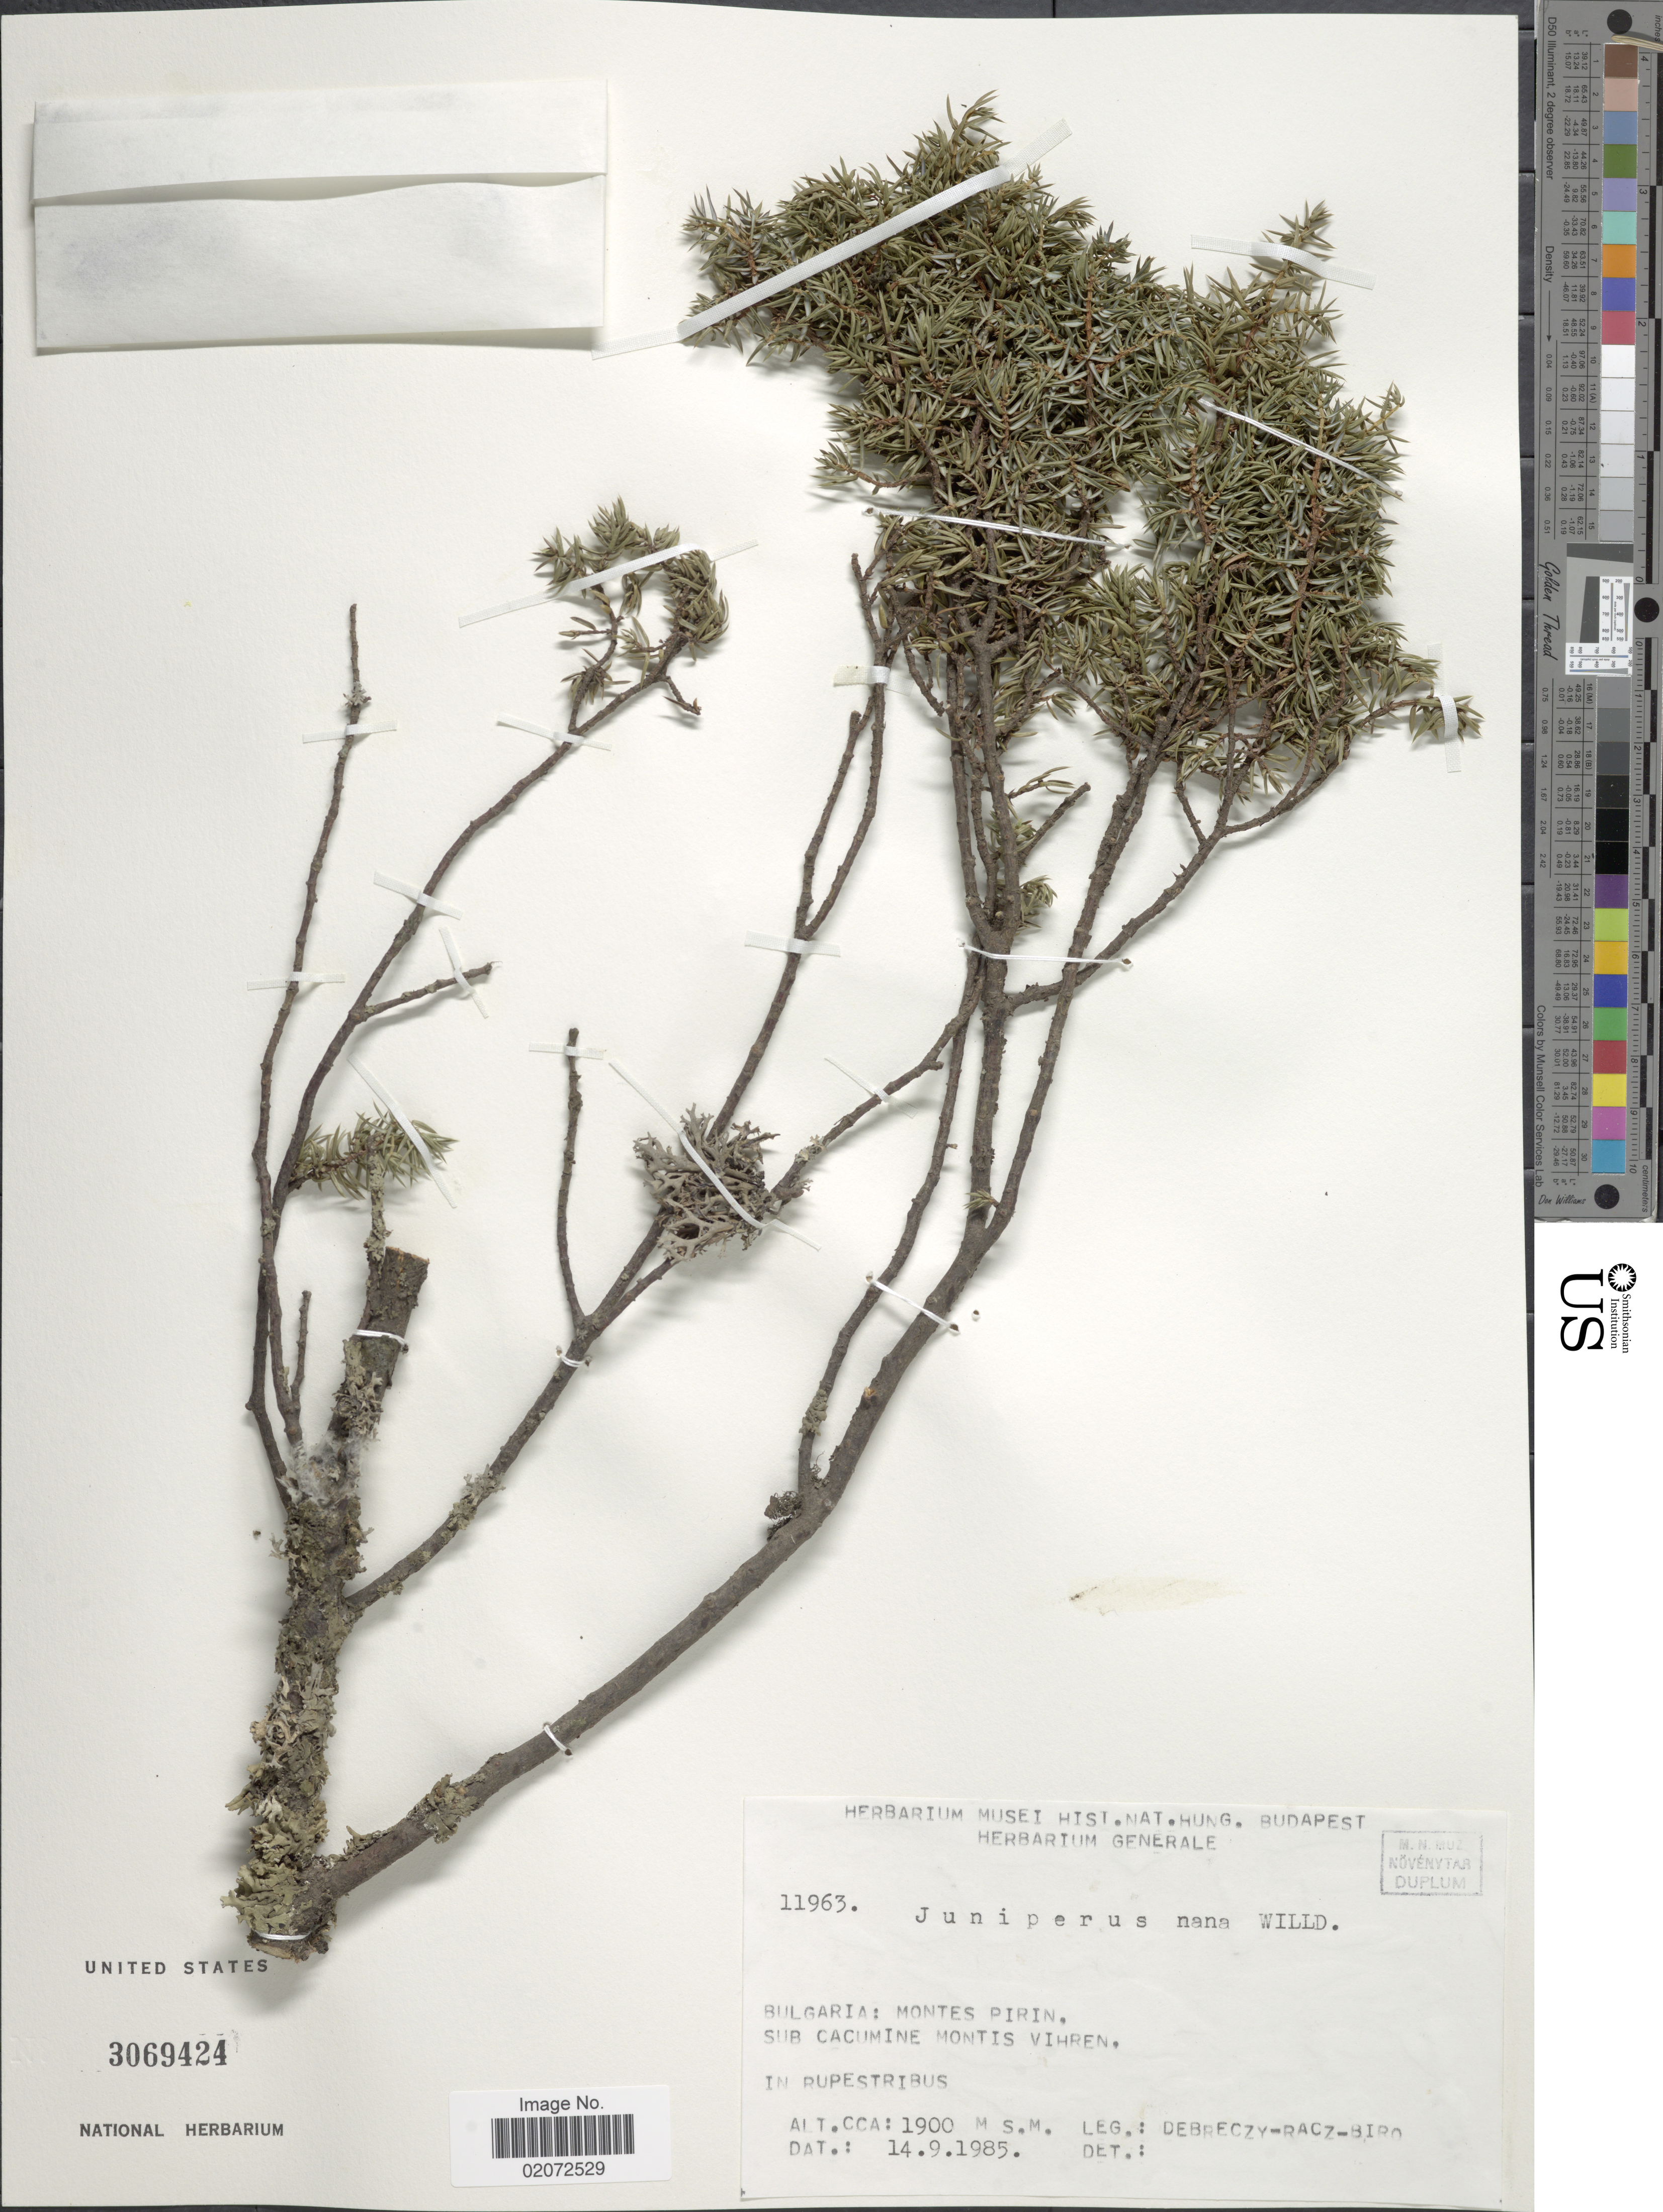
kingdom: Plantae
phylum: Tracheophyta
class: Pinopsida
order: Pinales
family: Cupressaceae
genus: Juniperus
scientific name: Juniperus communis subsp. nana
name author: (Willd.) Syme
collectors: Debreczy, Rácz & Biro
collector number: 11963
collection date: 1985-09-14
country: Bulgaria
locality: Bulgaria: Montes Pirin. Sub Cacumine montis vihren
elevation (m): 1900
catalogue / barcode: US 3069424